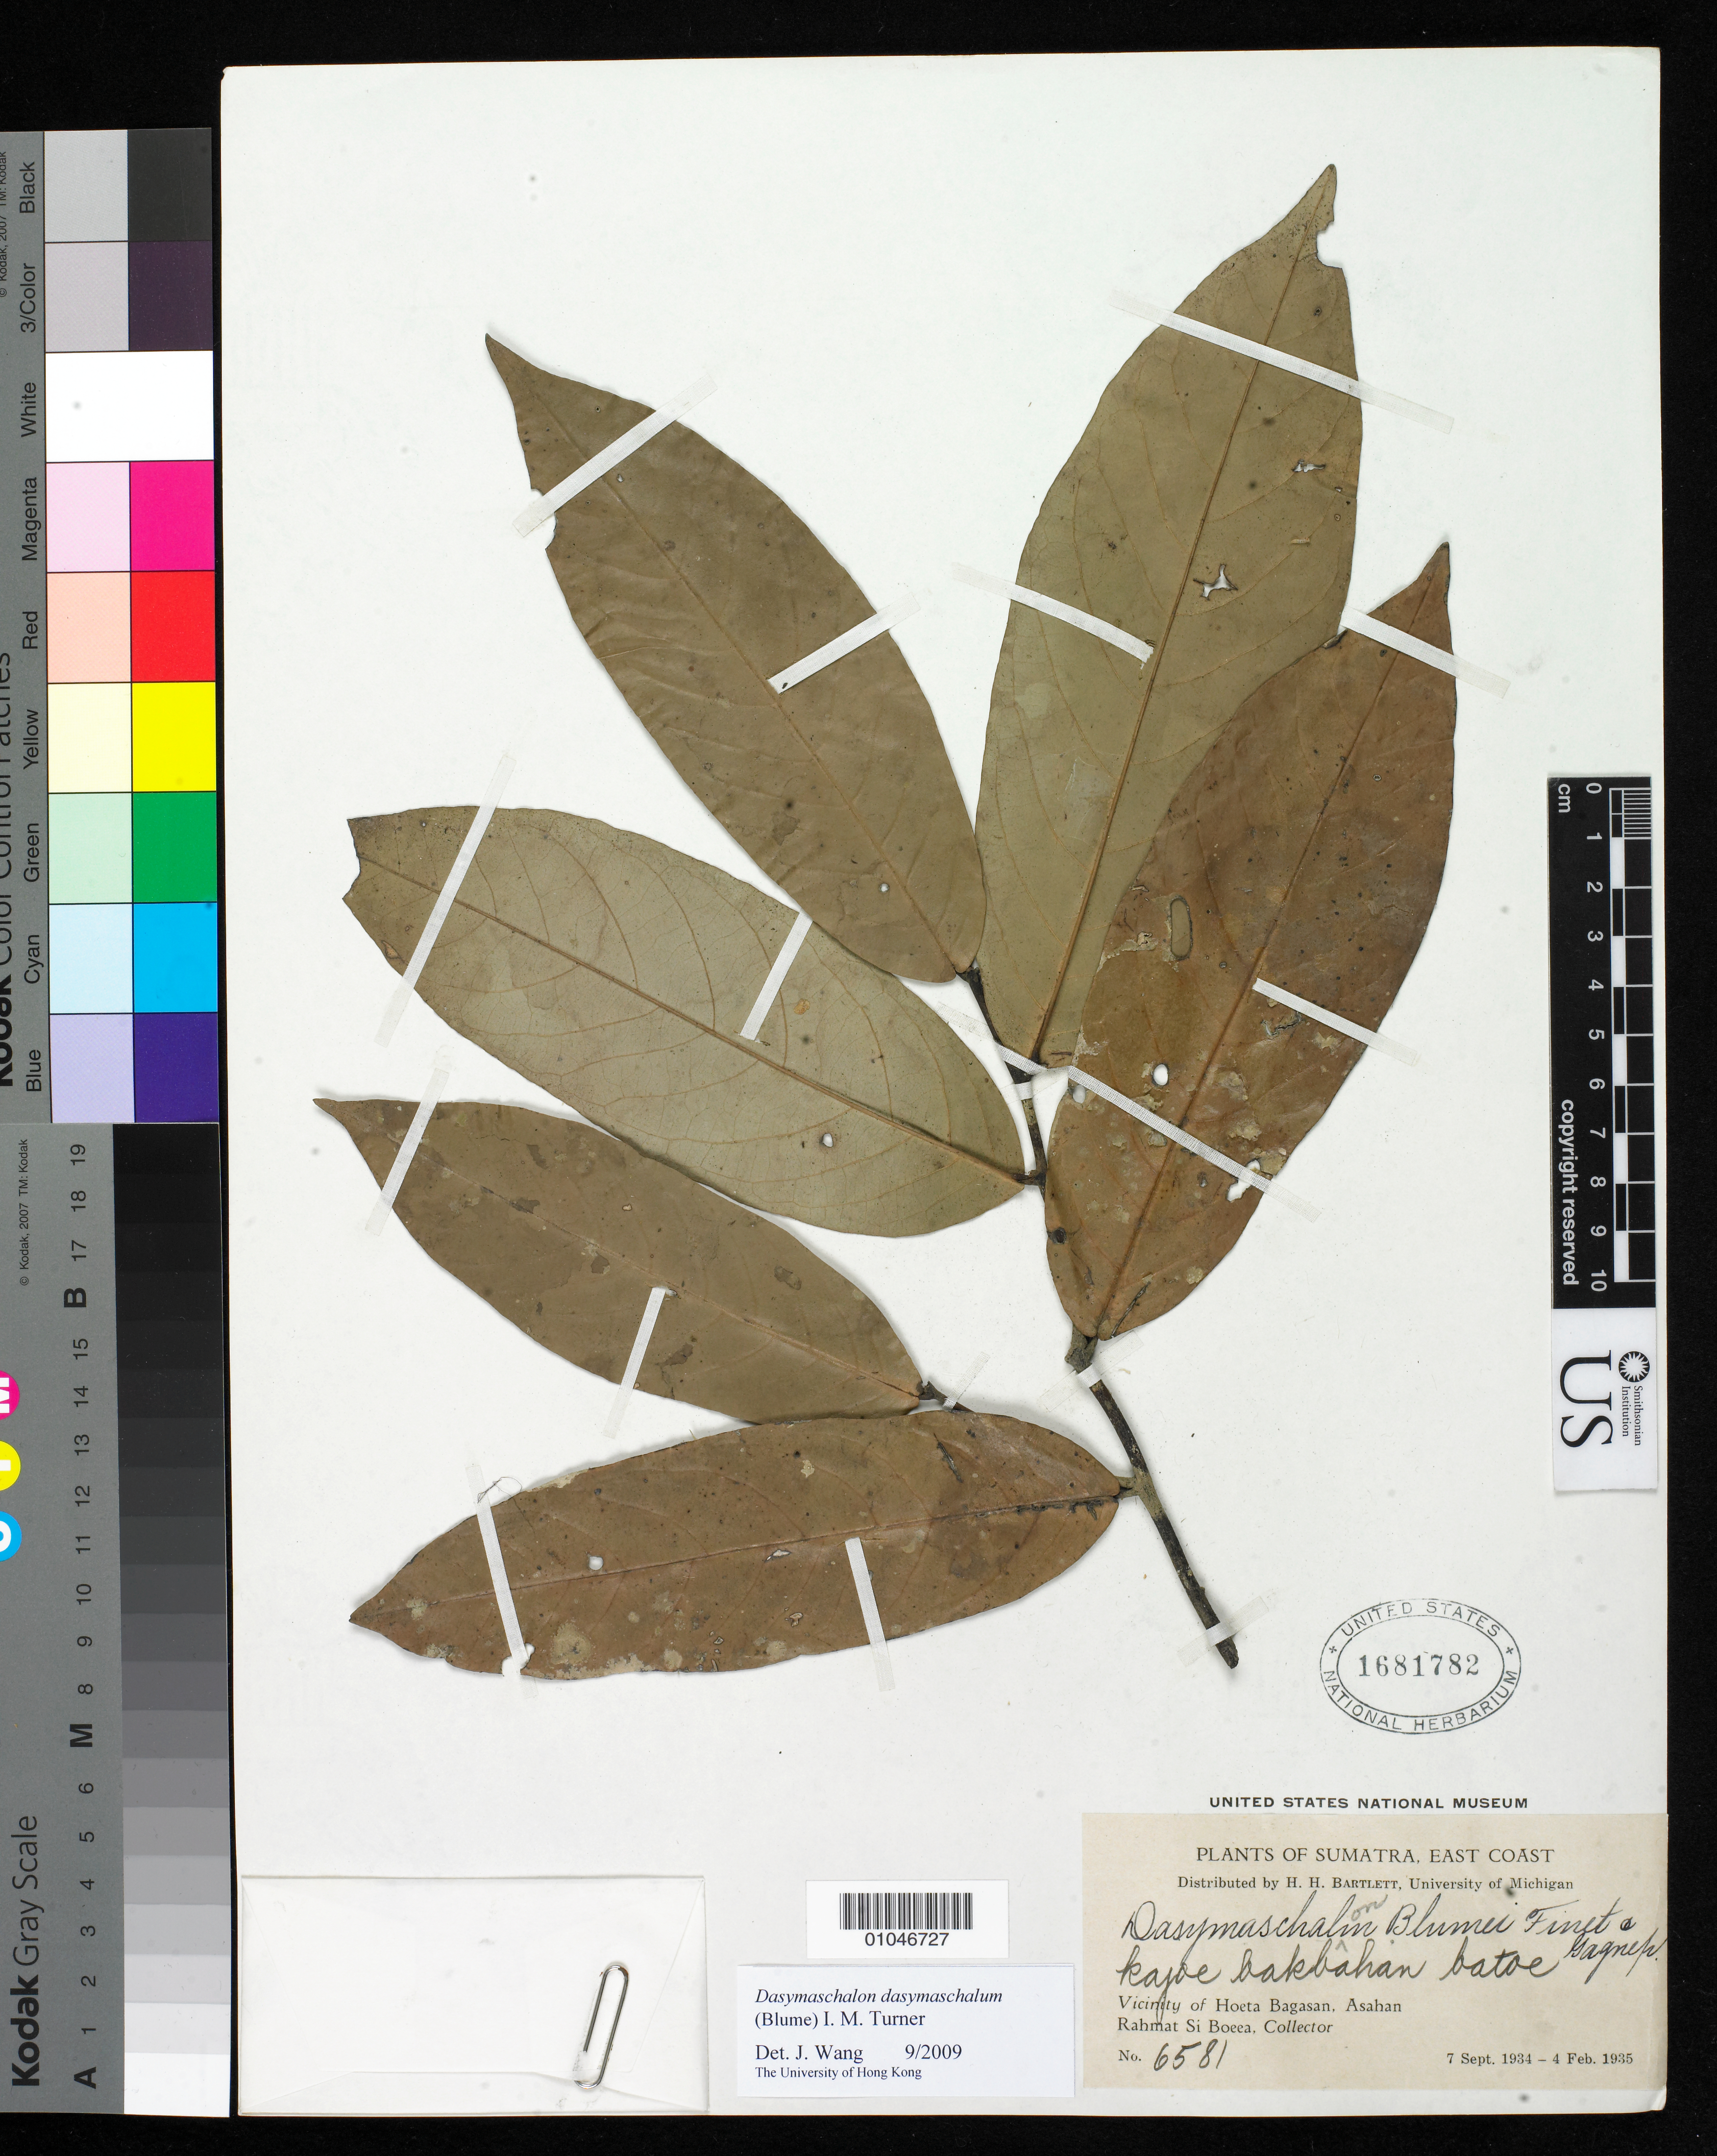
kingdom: Plantae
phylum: Tracheophyta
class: Magnoliopsida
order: Magnoliales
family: Annonaceae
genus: Dasymaschalon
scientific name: Dasymaschalon dasymaschalum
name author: (Blume) I.M. Turner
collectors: Rahmat Si Boeea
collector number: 6581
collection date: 1934-09-07/1935-02-04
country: Indonesia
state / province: Sumatra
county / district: Aceh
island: Sumatra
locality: (East Coast) Vicinity of Hoeta Bagasan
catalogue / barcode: US 1681782